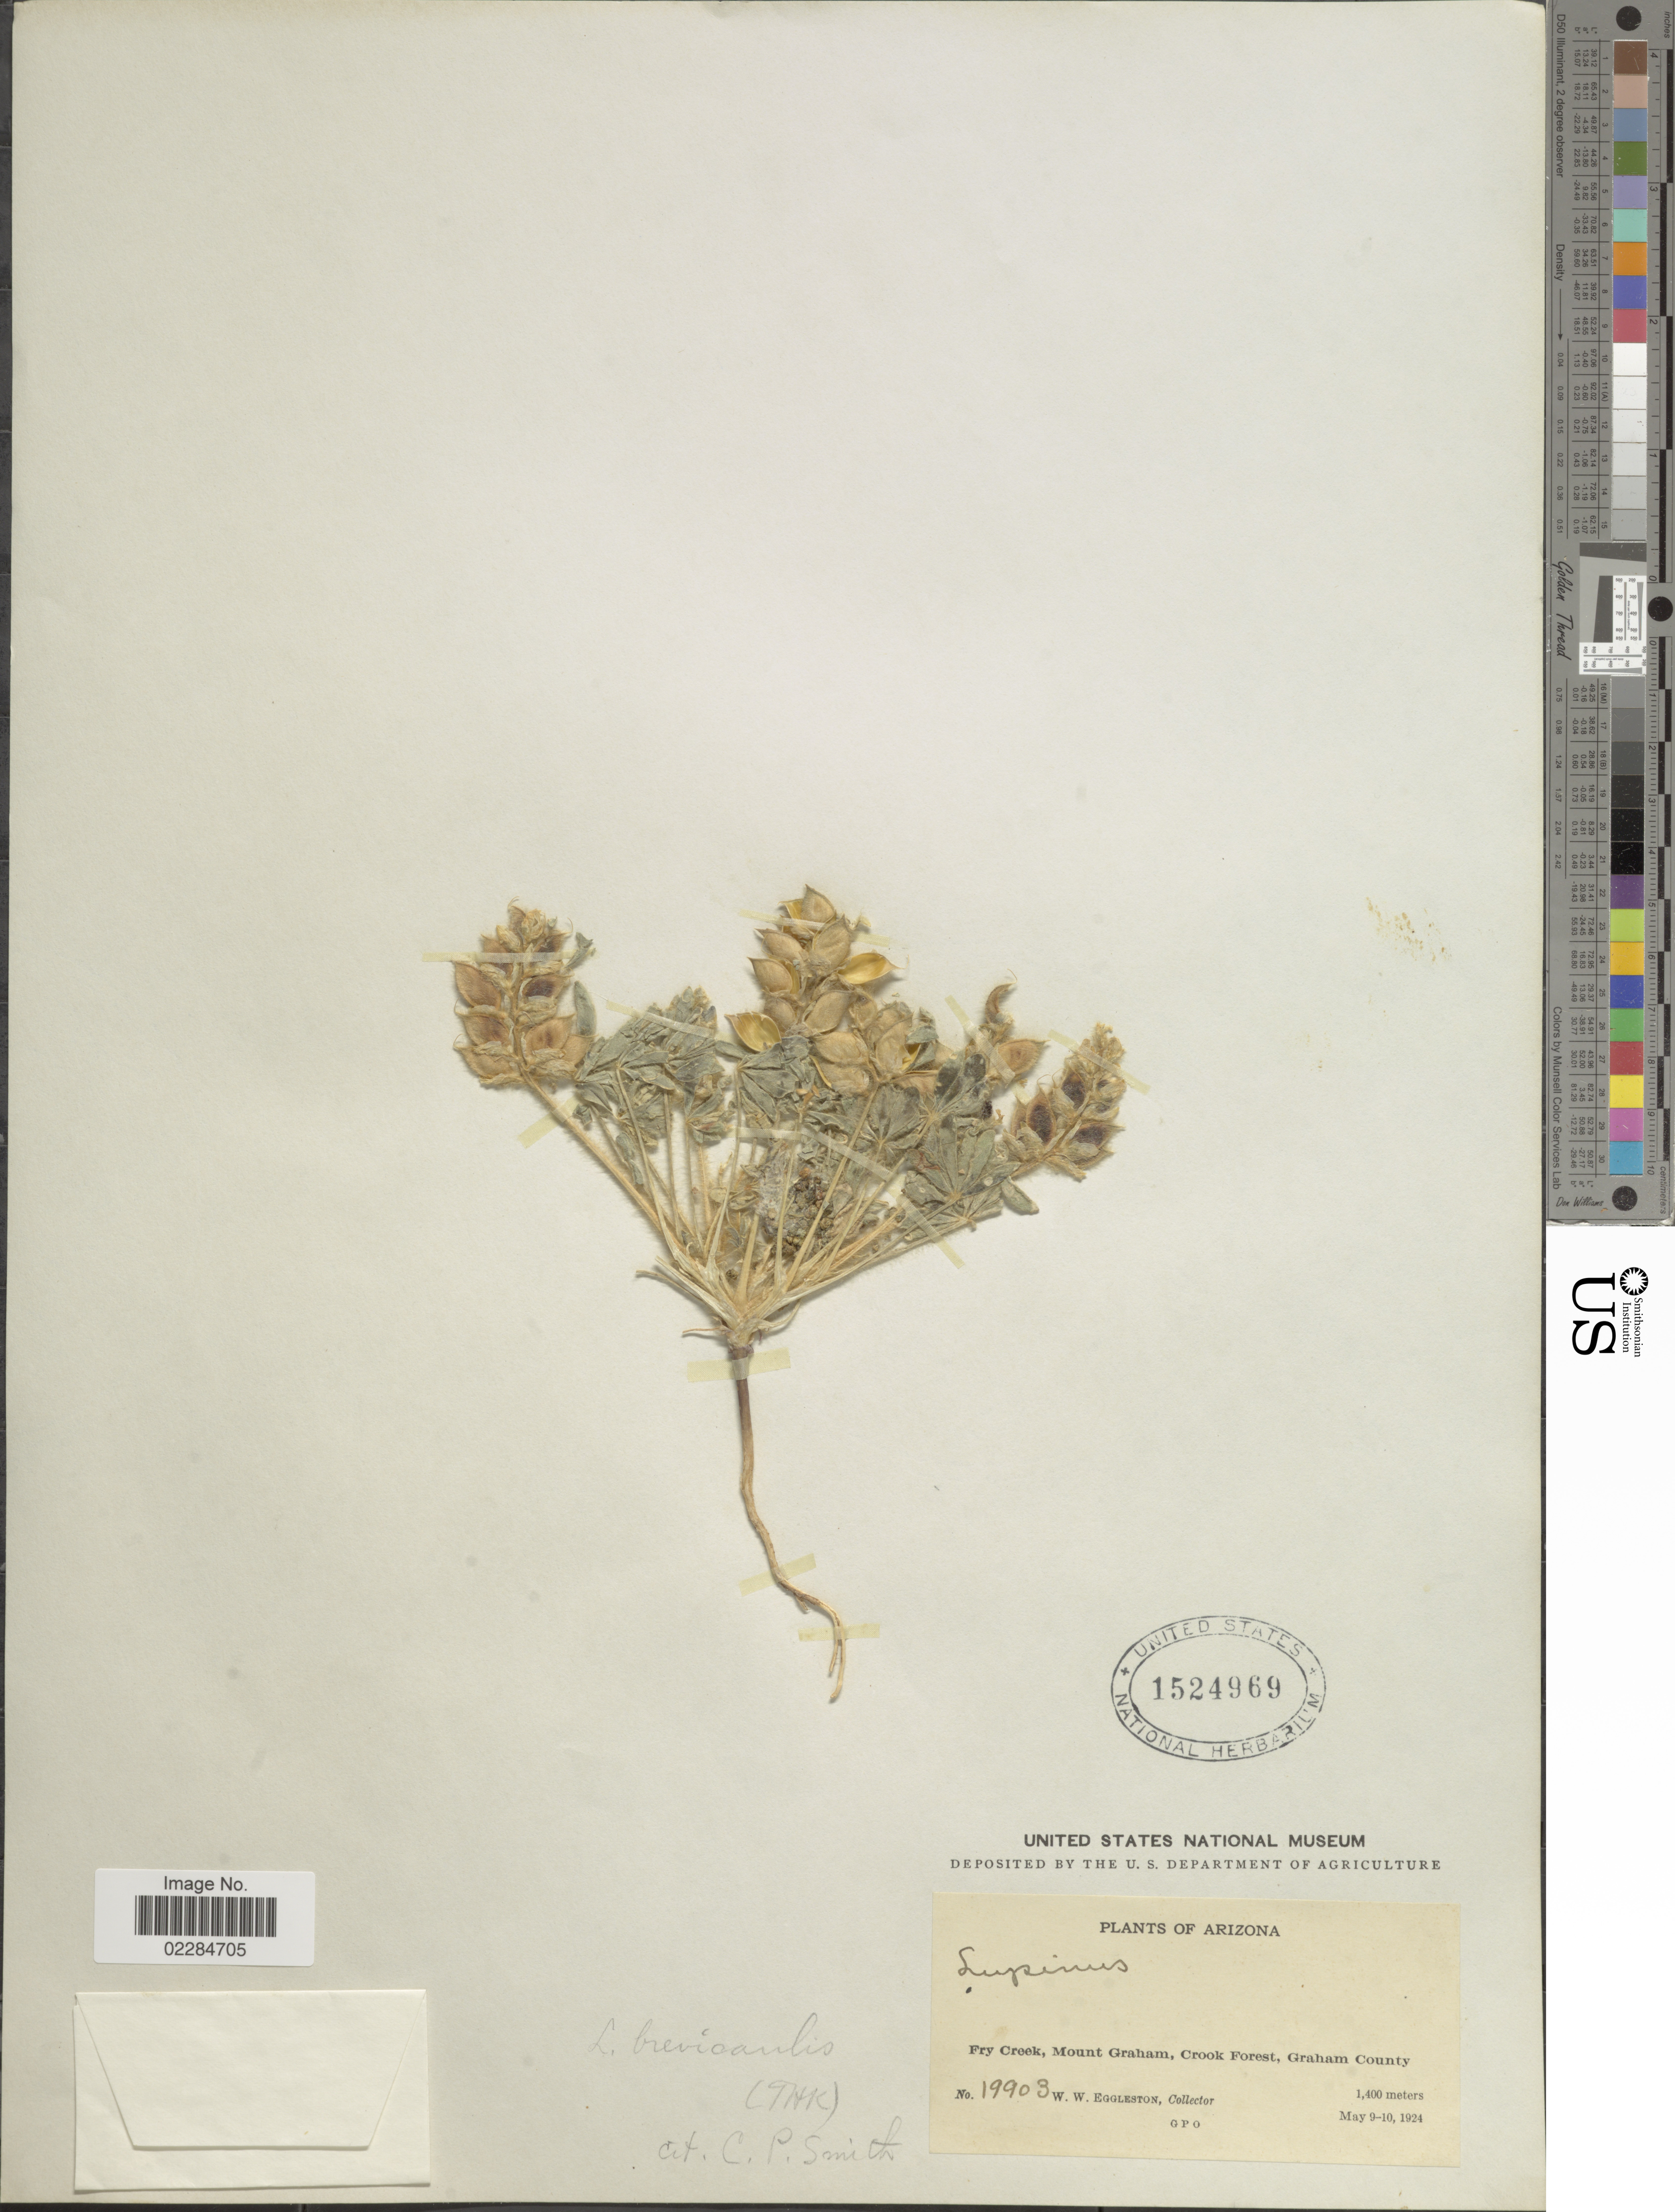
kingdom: Plantae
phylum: Tracheophyta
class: Magnoliopsida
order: Fabales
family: Fabaceae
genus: Lupinus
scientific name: Lupinus brevicaulis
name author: S. Watson in C. King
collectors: W. W. Eggleston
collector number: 19903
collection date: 1924-05-09/1924-05-10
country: United States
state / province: Arizona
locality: Fry Creek, Mount Graham, Crook Forest, graham County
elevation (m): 1400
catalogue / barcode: US 1524969